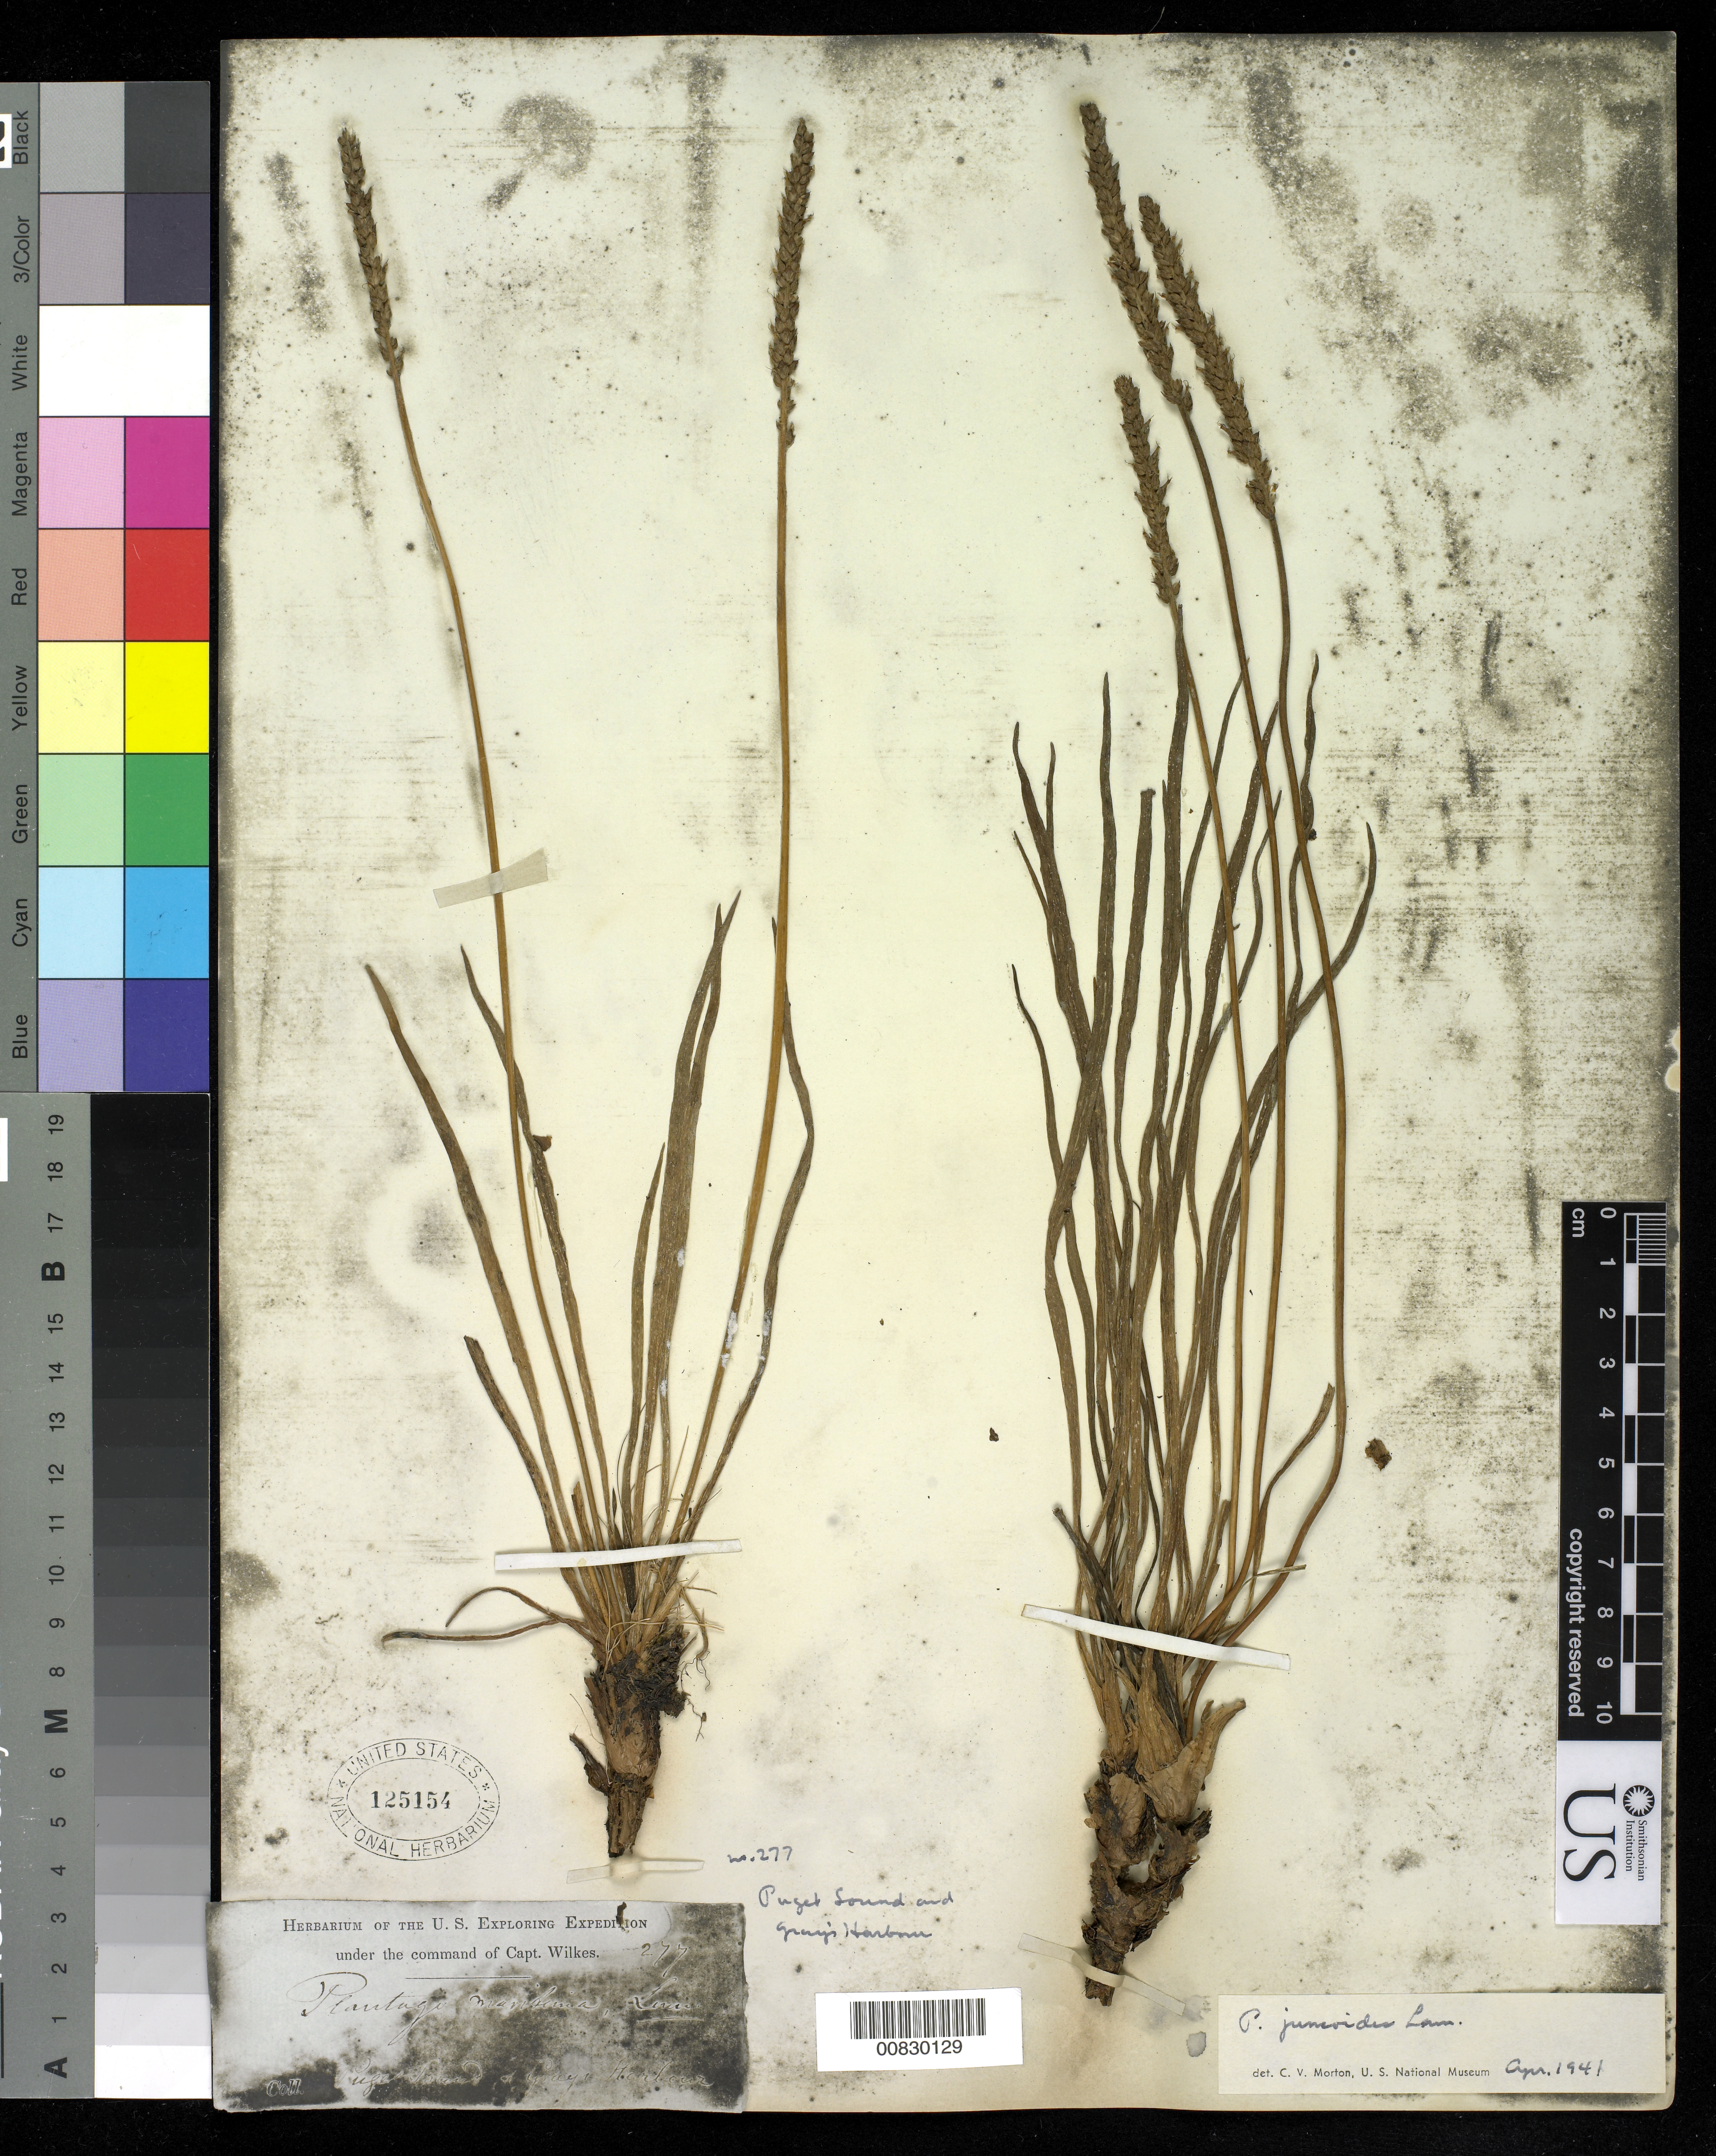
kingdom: Plantae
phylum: Tracheophyta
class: Magnoliopsida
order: Lamiales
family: Plantaginaceae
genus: Plantago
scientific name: Plantago juncoides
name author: Lam.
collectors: Wilkes Explor. Exped.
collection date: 1838/1842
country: United States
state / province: Washington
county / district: King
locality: Puget Sound and Gray's Harbor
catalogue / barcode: US 125154